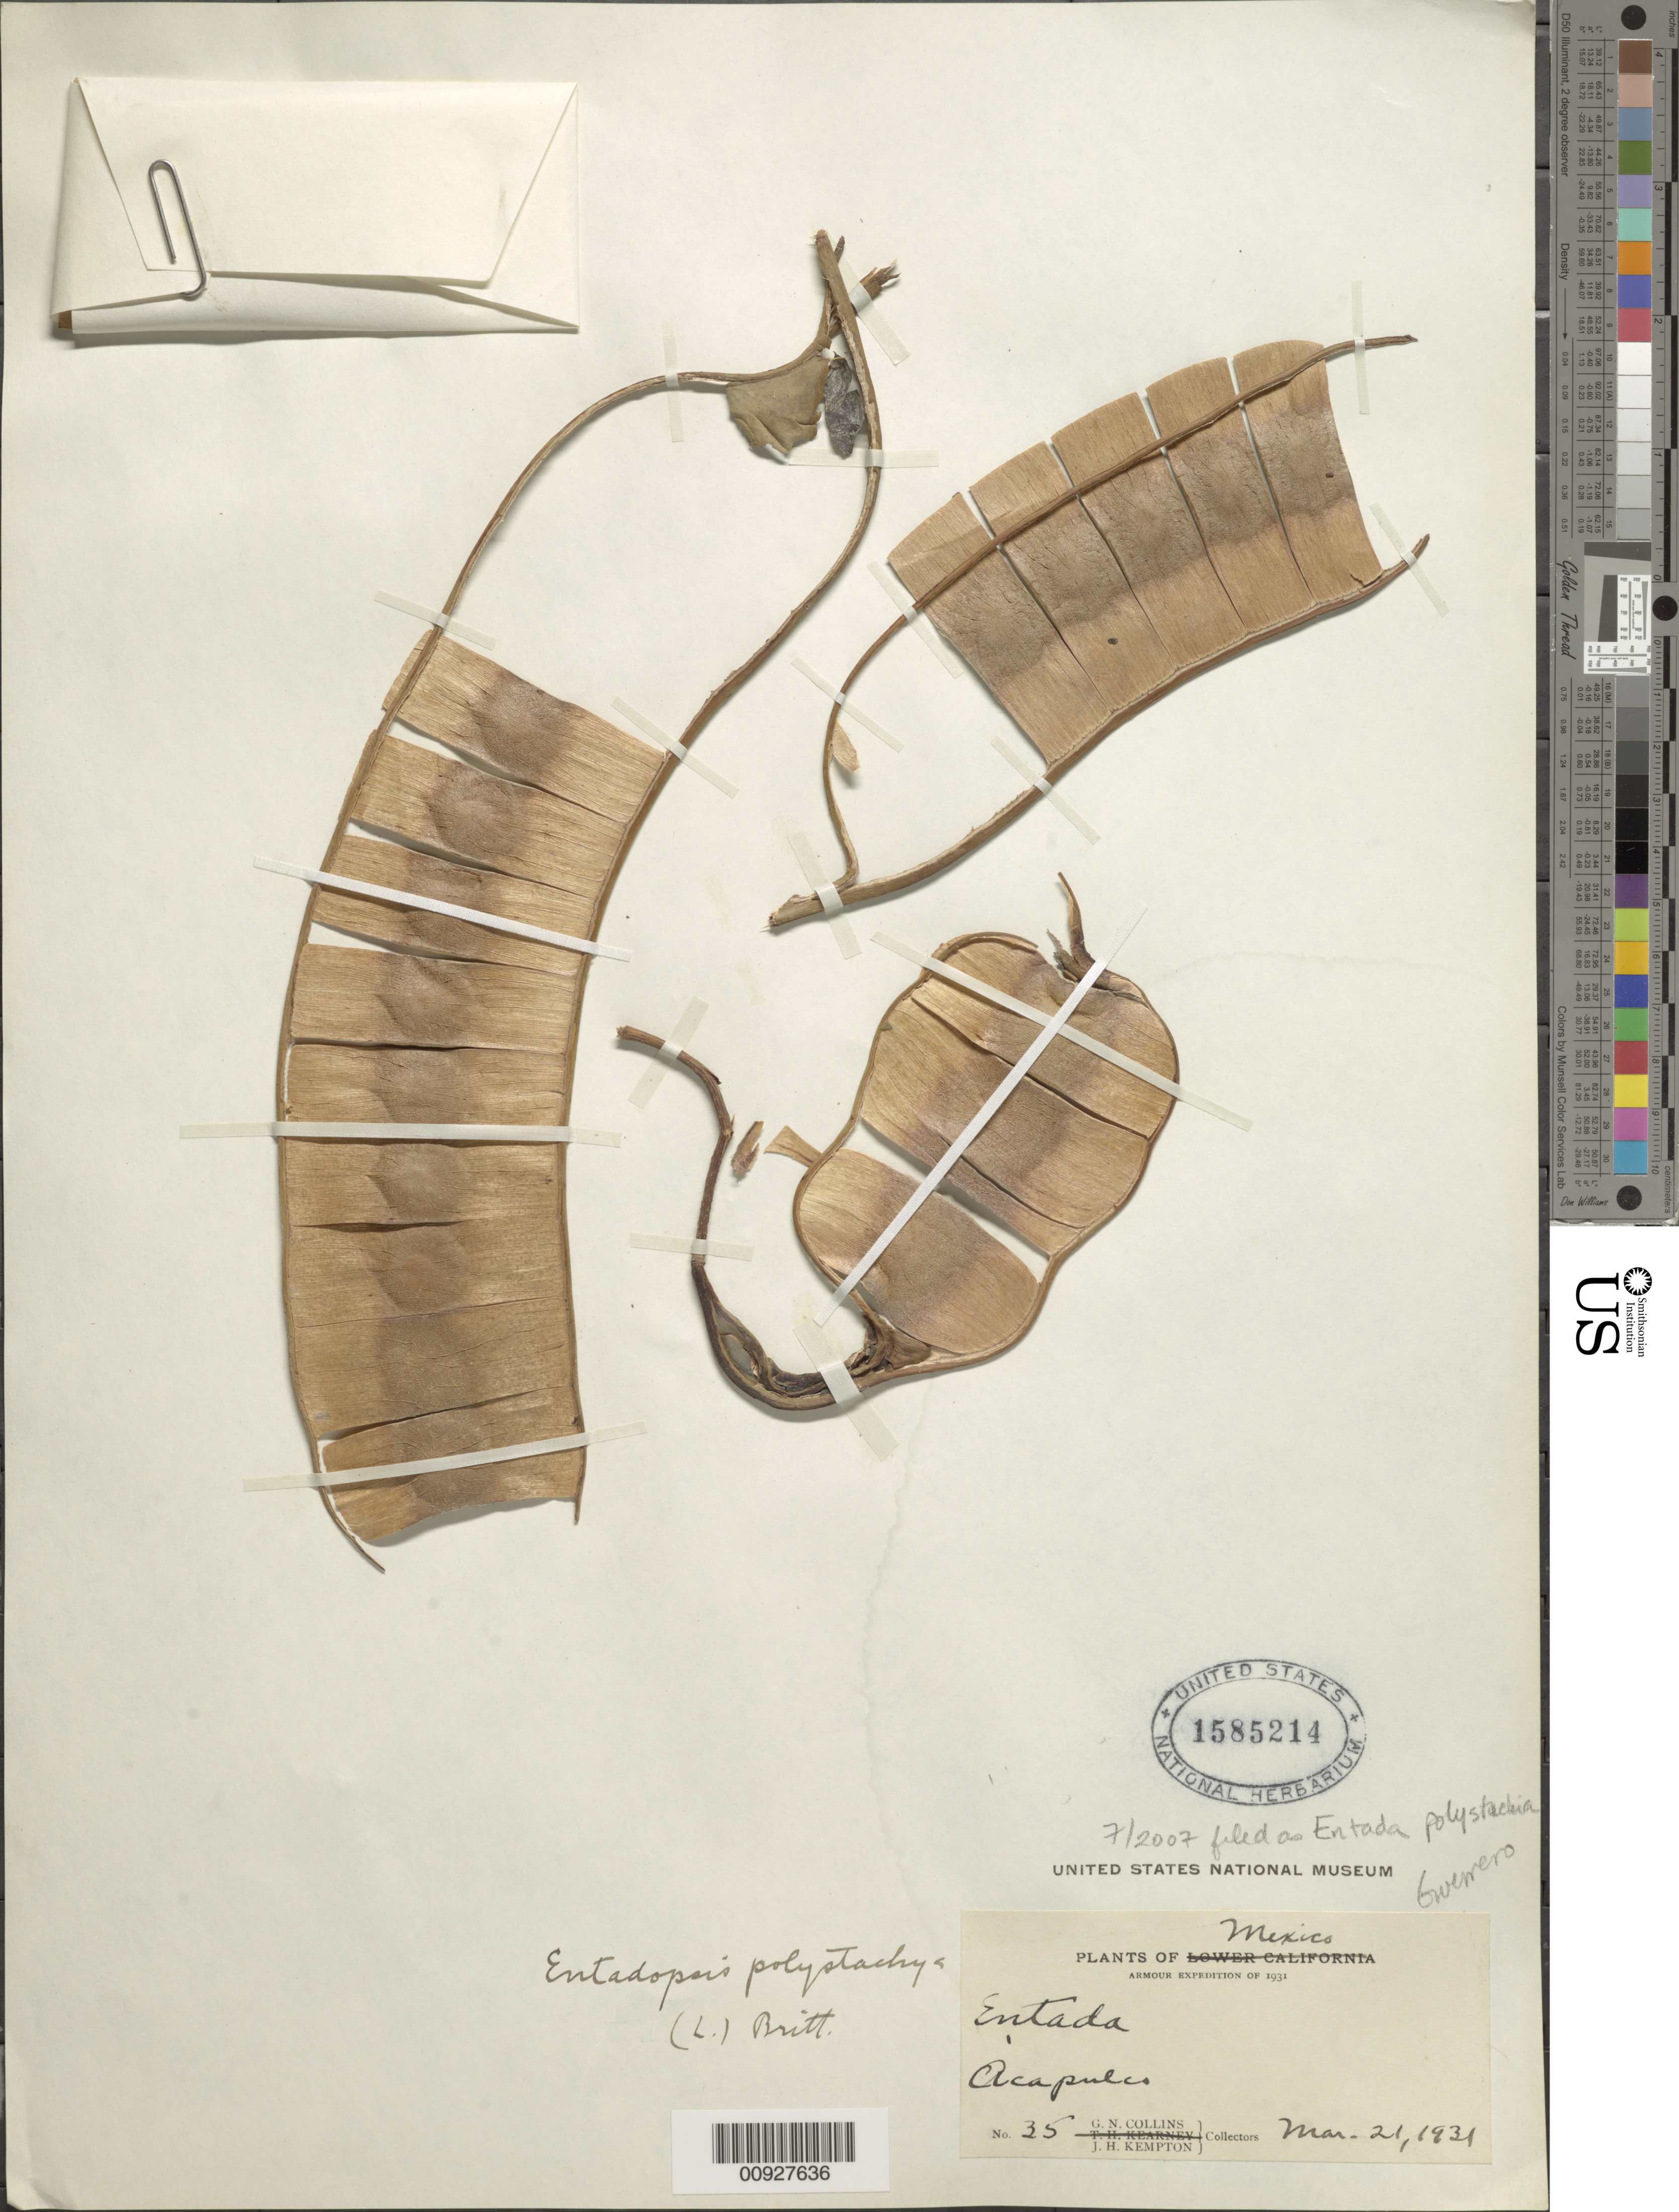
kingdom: Plantae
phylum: Tracheophyta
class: Magnoliopsida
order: Fabales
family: Fabaceae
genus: Entada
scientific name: Entada polystachya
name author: (L.) DC.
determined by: Strong, Mark T., (BOT), Smithsonian Institution - National Museum of Natural History (UNITED STATES)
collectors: G. N. Collins & J. H. Kempton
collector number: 35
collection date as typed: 21 Mar 1931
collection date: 1931-03-21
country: Mexico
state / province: Guerrero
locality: Acapulco.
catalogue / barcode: US 1585214